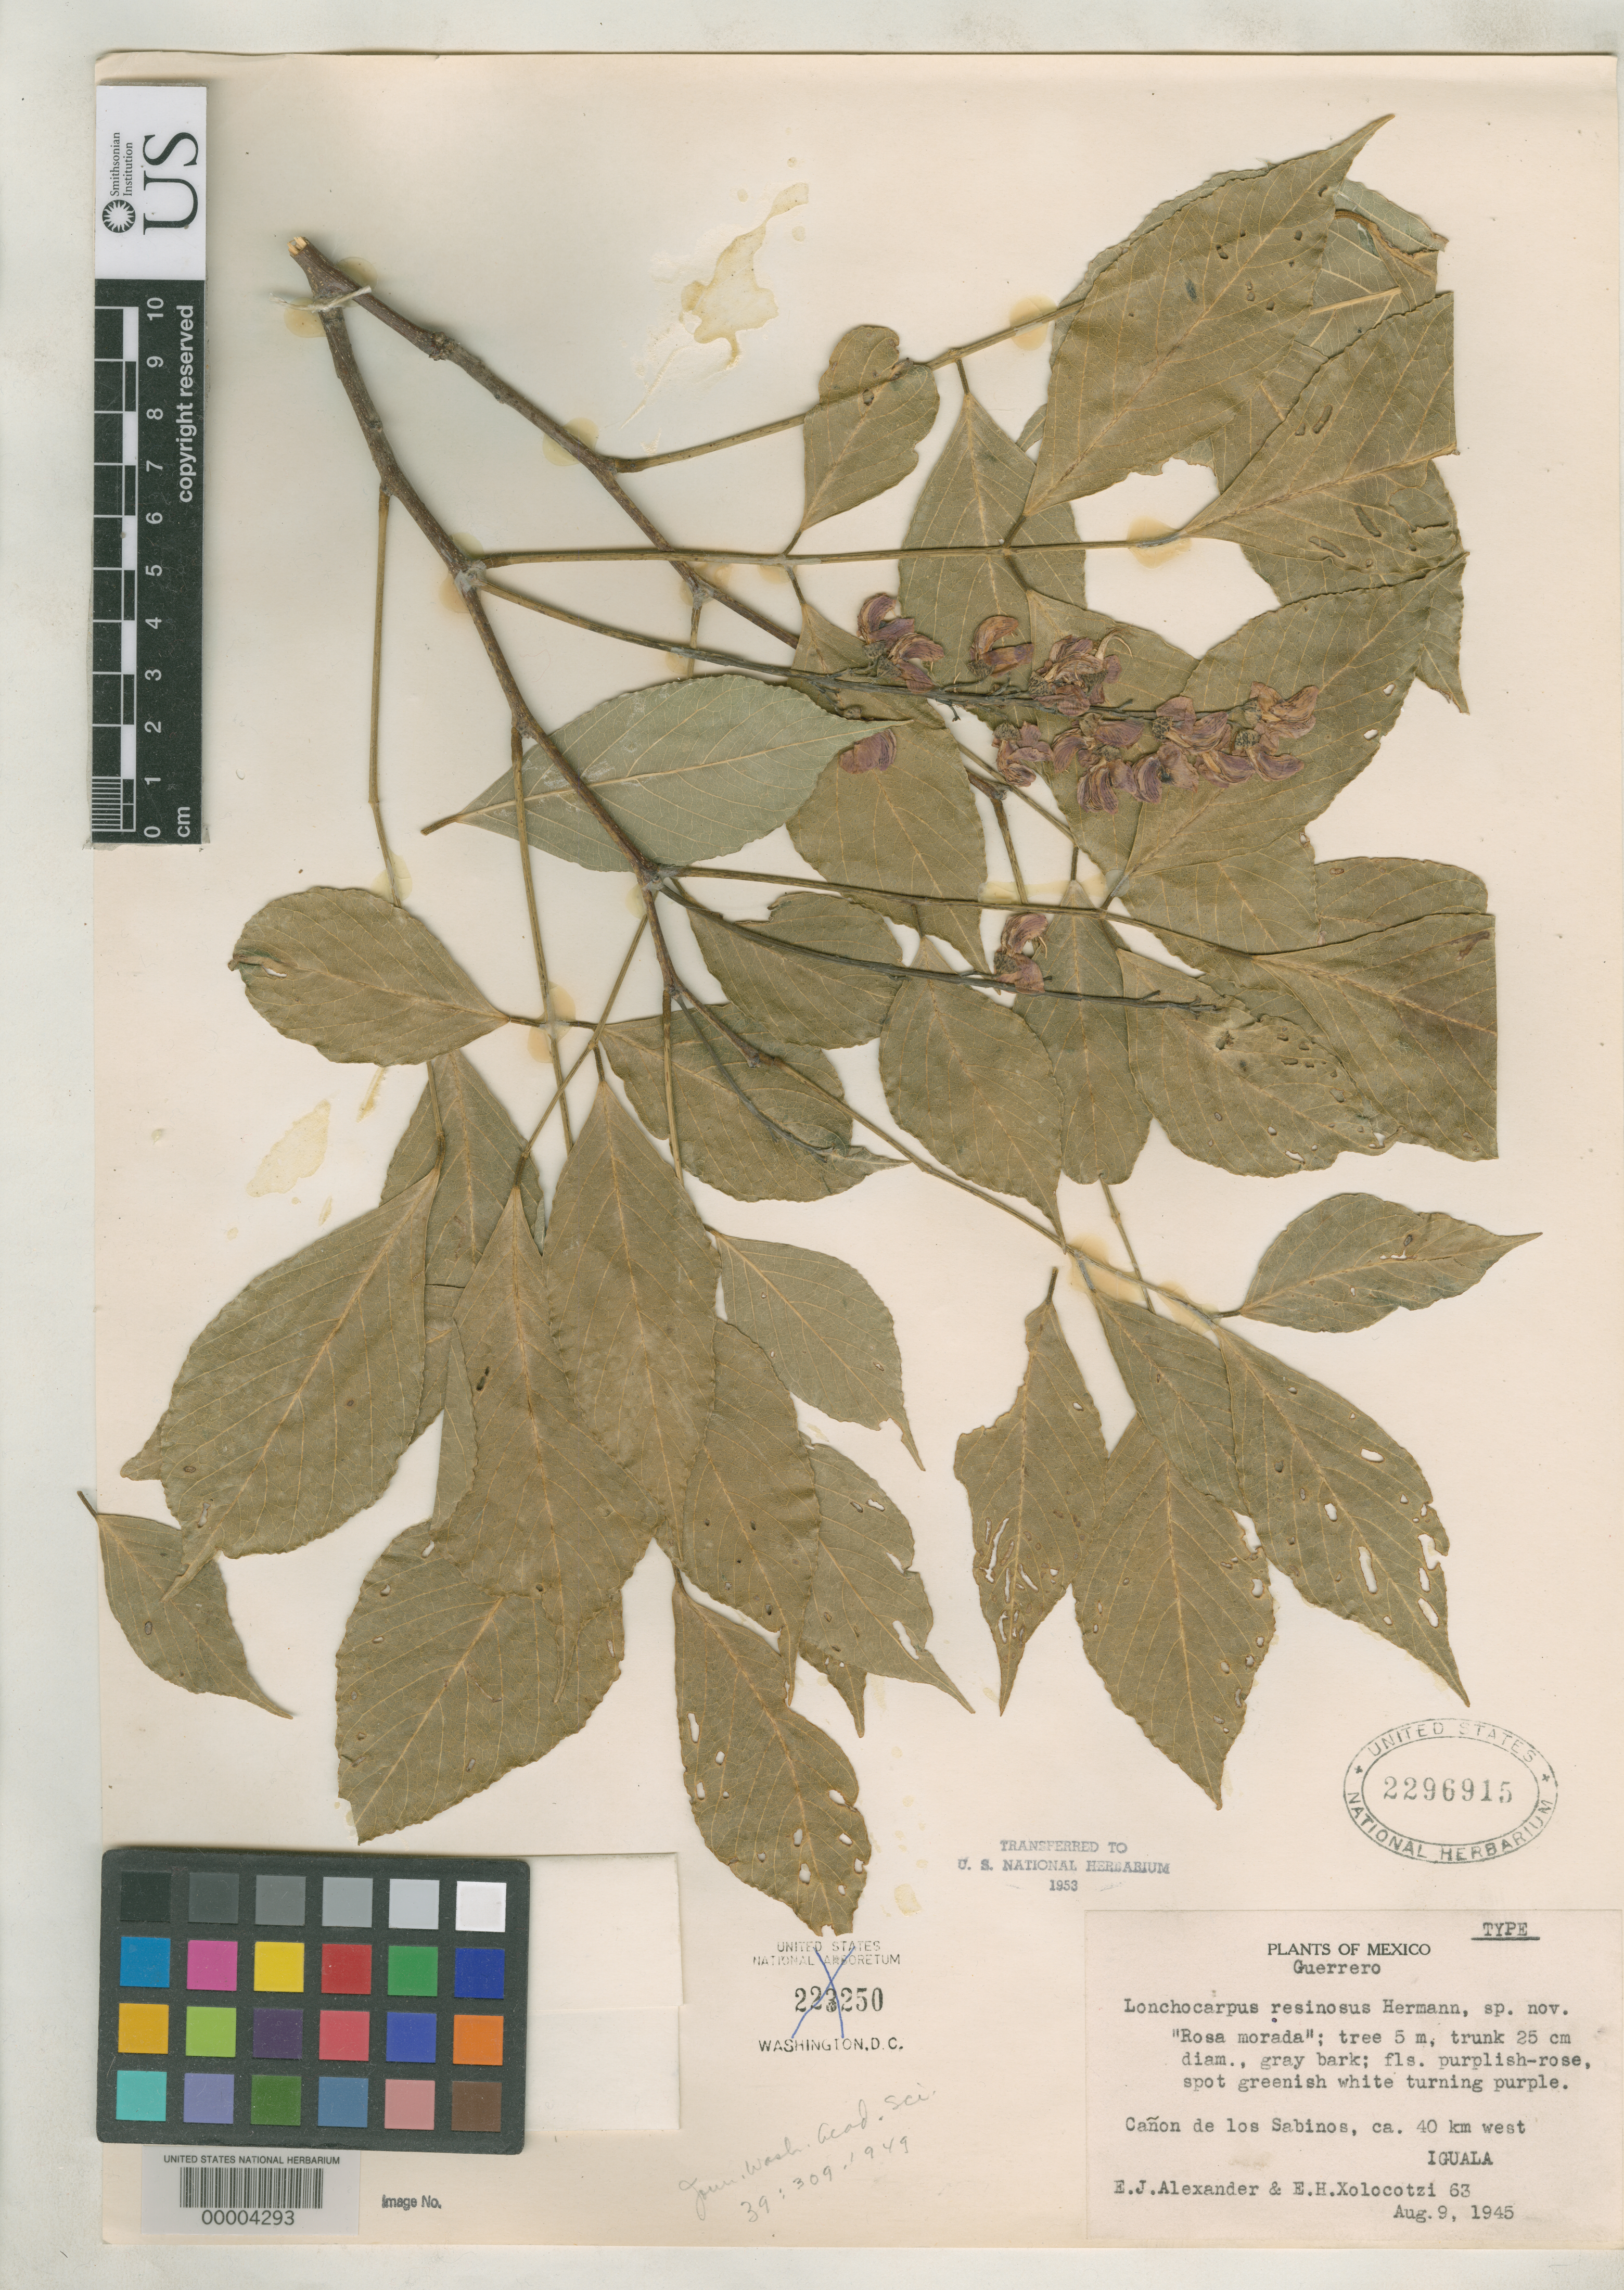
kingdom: Plantae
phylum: Tracheophyta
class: Magnoliopsida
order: Fabales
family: Fabaceae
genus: Lonchocarpus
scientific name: Lonchocarpus resinosus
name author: F.J. Herm.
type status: Holotype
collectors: E. J. Alexander & E. I. Hernández-X.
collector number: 63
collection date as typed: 09 Aug 1945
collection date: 1945-08-09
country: Mexico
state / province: Guerrero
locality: Canon de Los Sabinos, ca 60 km W of Iguala.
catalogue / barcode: US 2296915